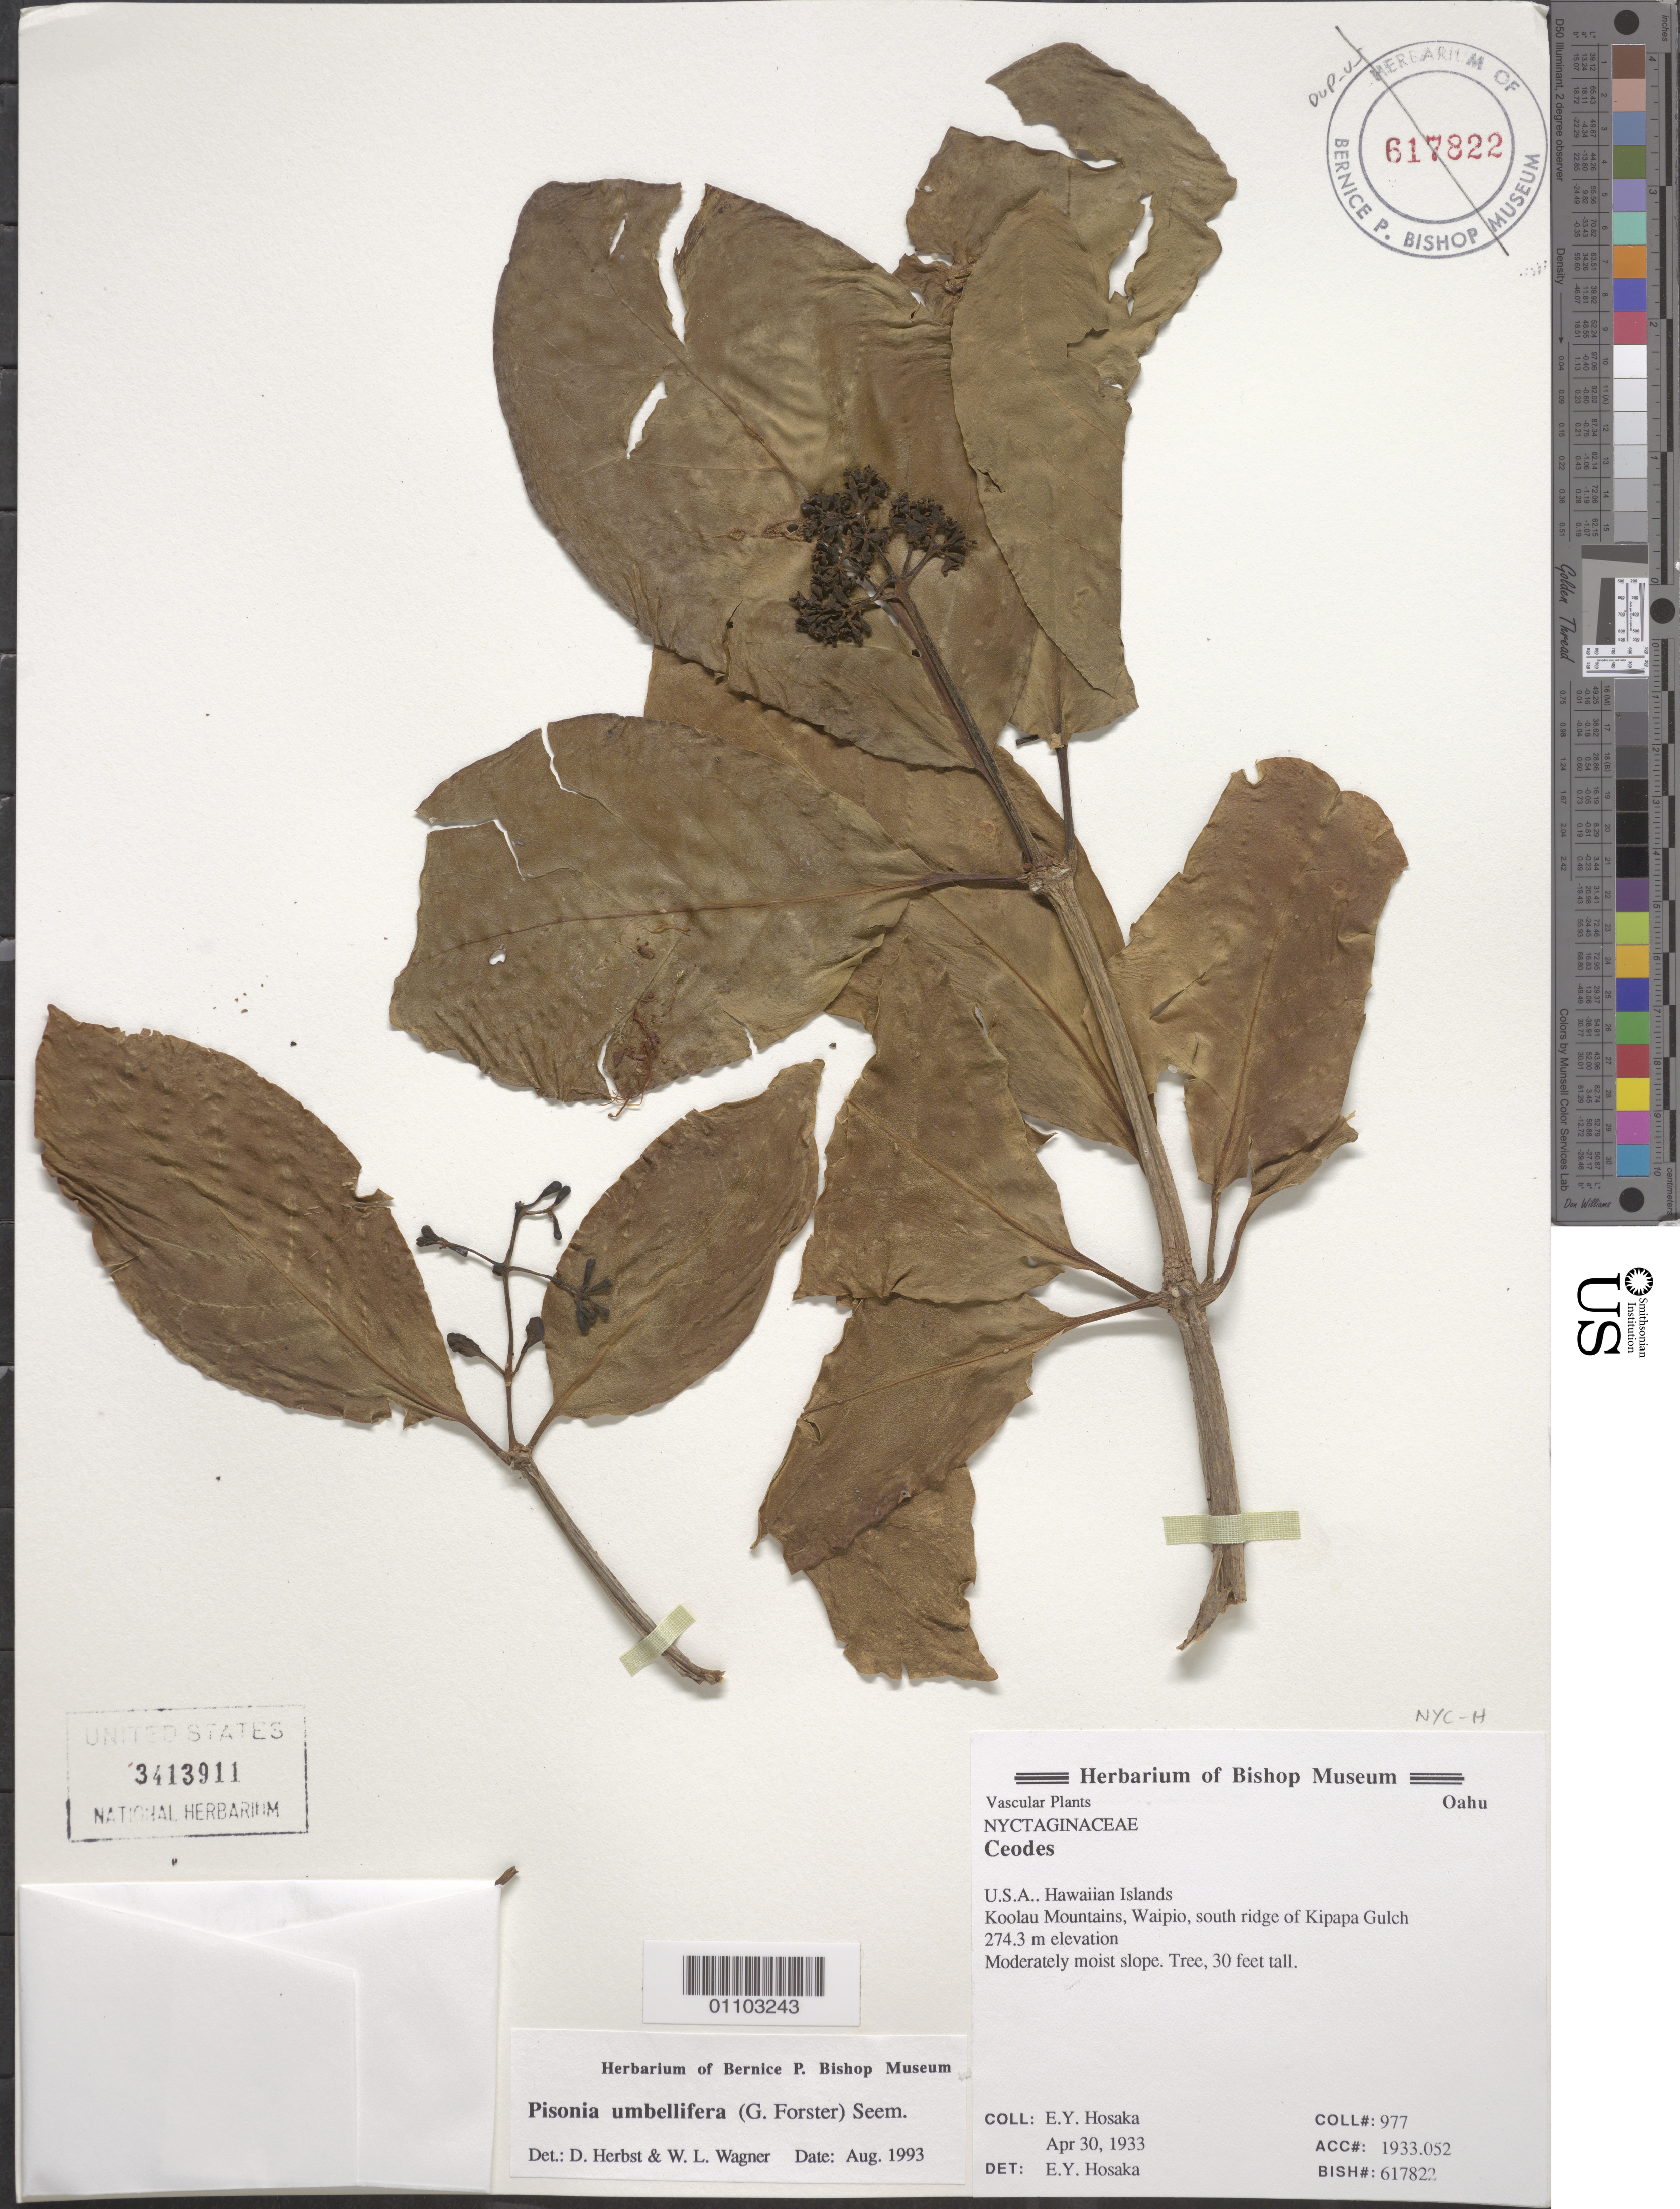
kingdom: Plantae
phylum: Tracheophyta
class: Magnoliopsida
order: Caryophyllales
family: Nyctaginaceae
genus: Ceodes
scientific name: Ceodes umbellifera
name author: J.R. Forst. & G. Forst.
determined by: Wagner, W. L., (BOT), Smithsonian Institution - National Museum of Natural History (UNITED STATES)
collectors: E. Y. Hosaka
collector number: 977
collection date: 1933-04-30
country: United States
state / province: Hawaii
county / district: Honolulu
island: Oahu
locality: South ridge of Kipapa Gulch, Waipio, Koolau Mountains.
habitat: Moderately moist slope, tree 30 ft. tall.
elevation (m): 274.3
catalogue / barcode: US 3413911